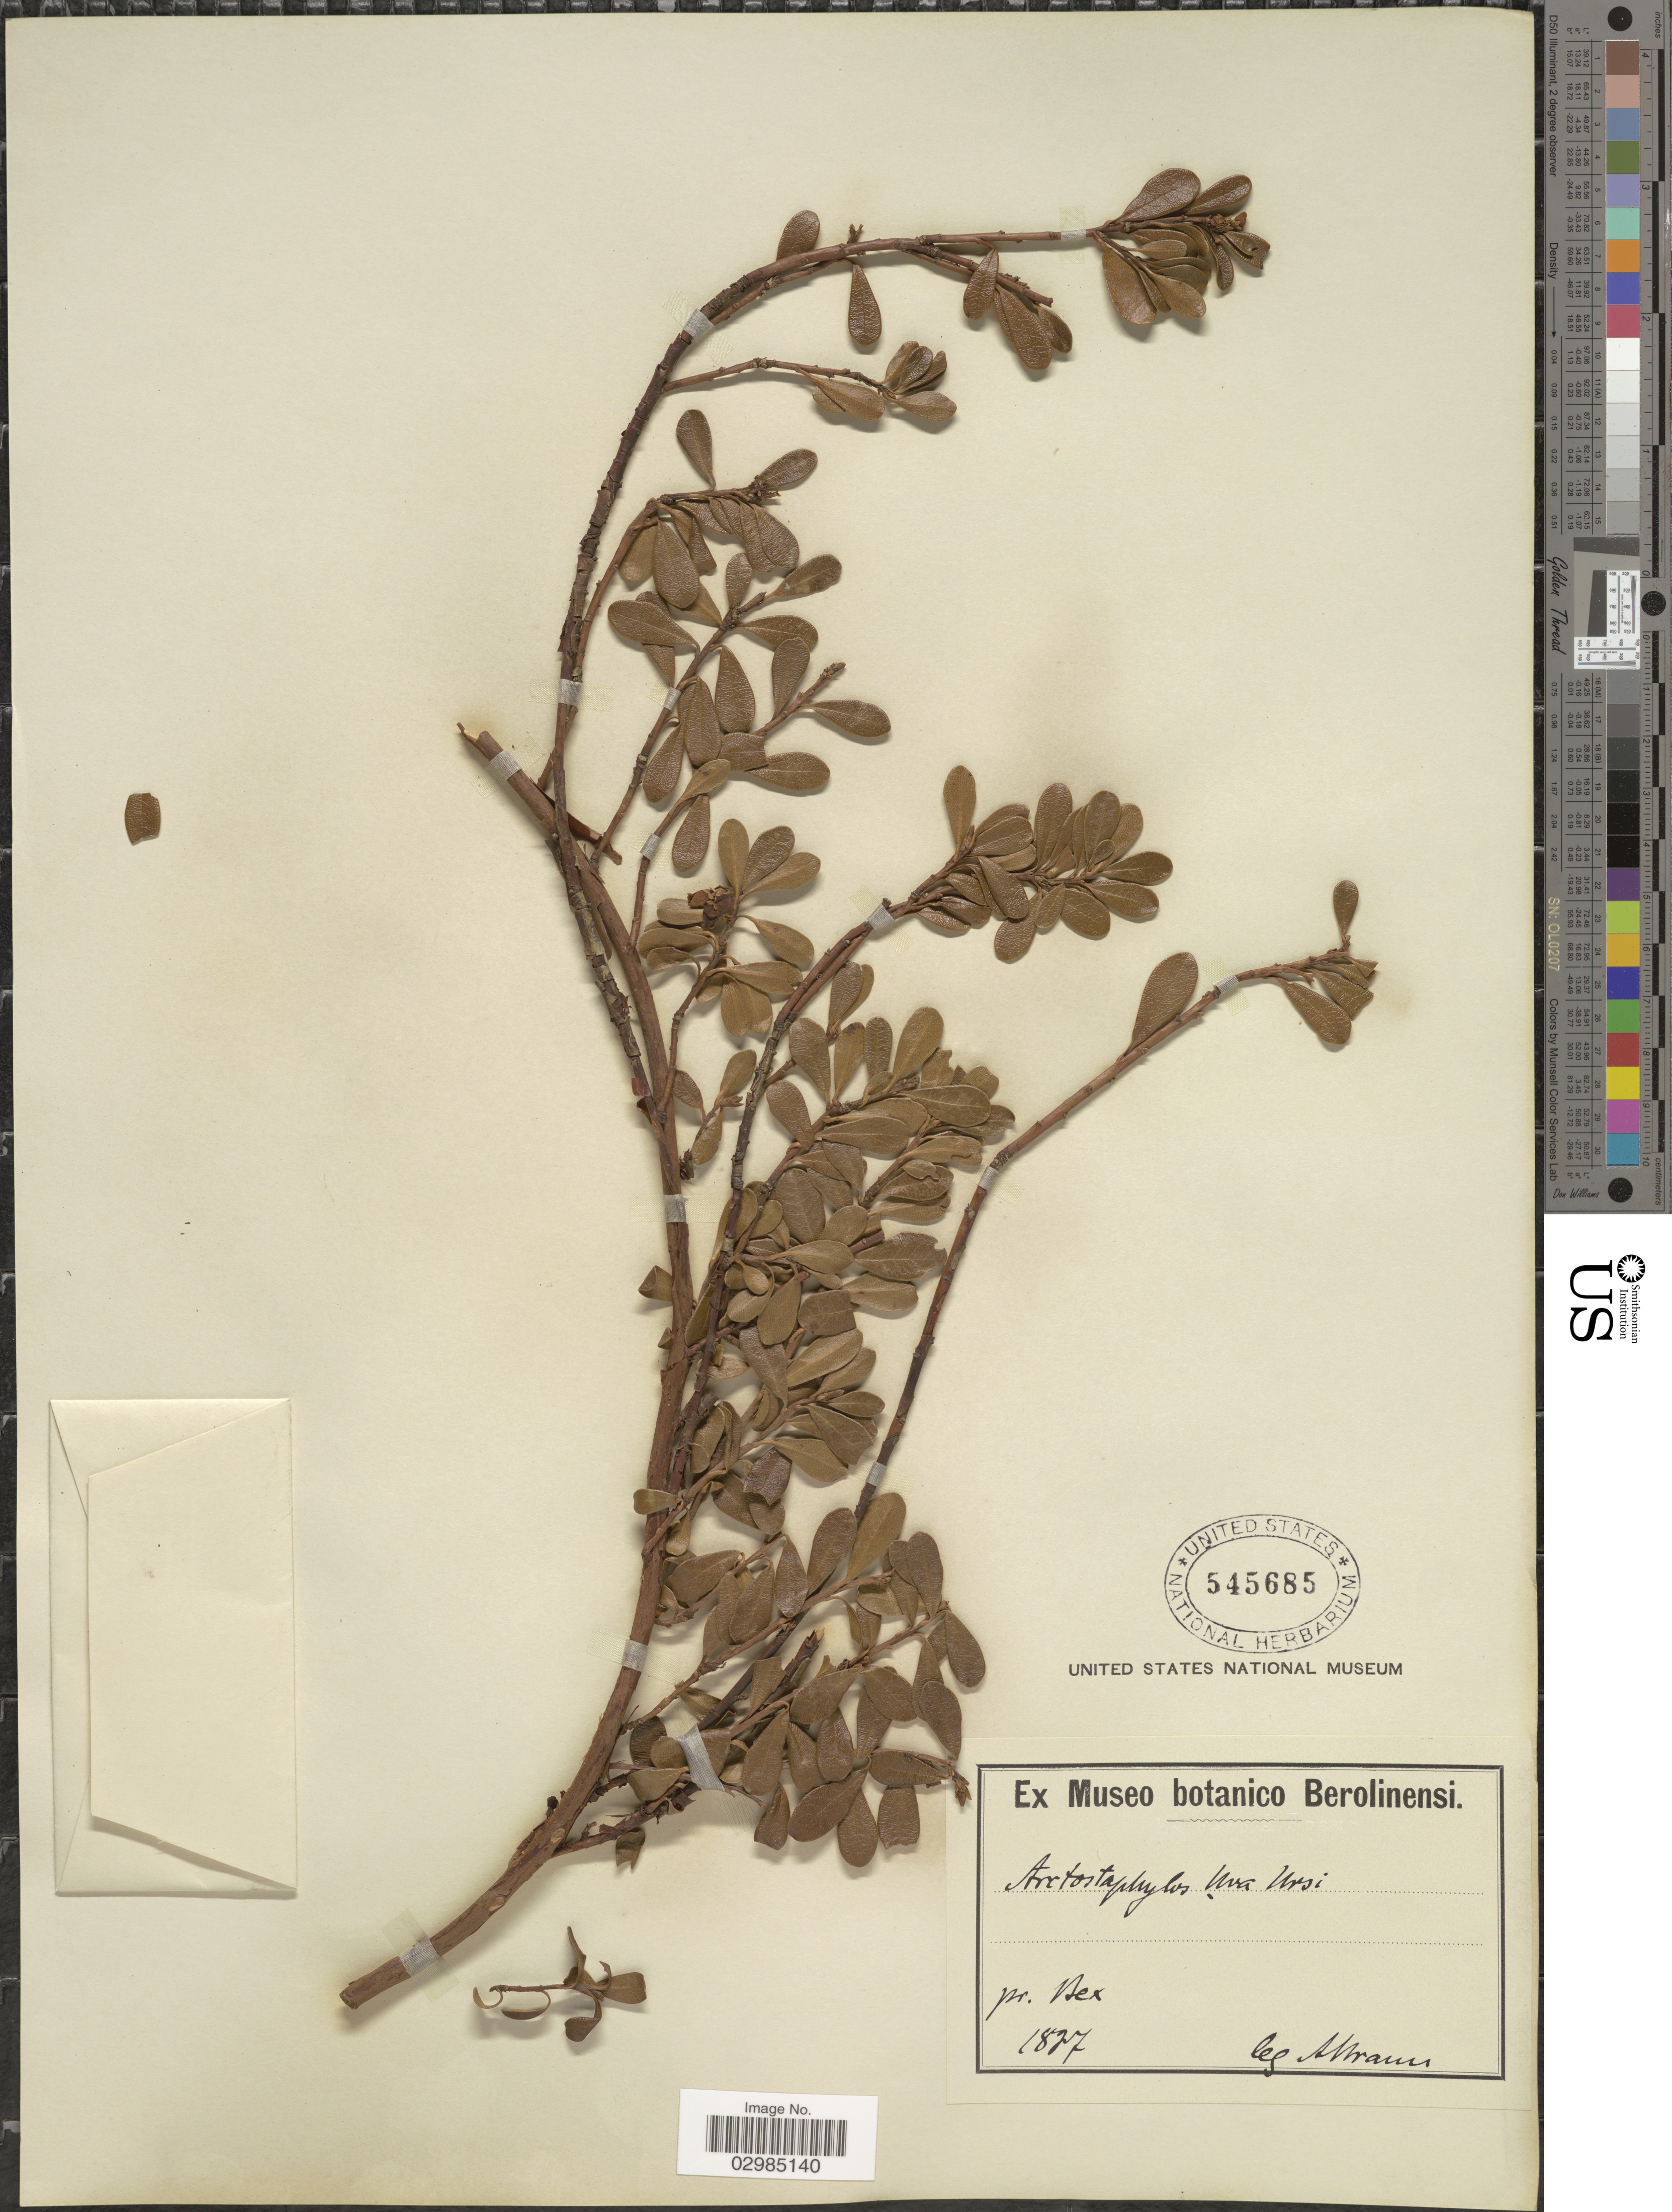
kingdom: Plantae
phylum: Tracheophyta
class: Magnoliopsida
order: Ericales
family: Ericaceae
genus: Arctostaphylos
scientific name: Arctostaphylos uva-ursi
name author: (L.) Spreng.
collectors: -. Strauss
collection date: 1897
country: Switzerland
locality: Pr. Bex.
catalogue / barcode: US 545685